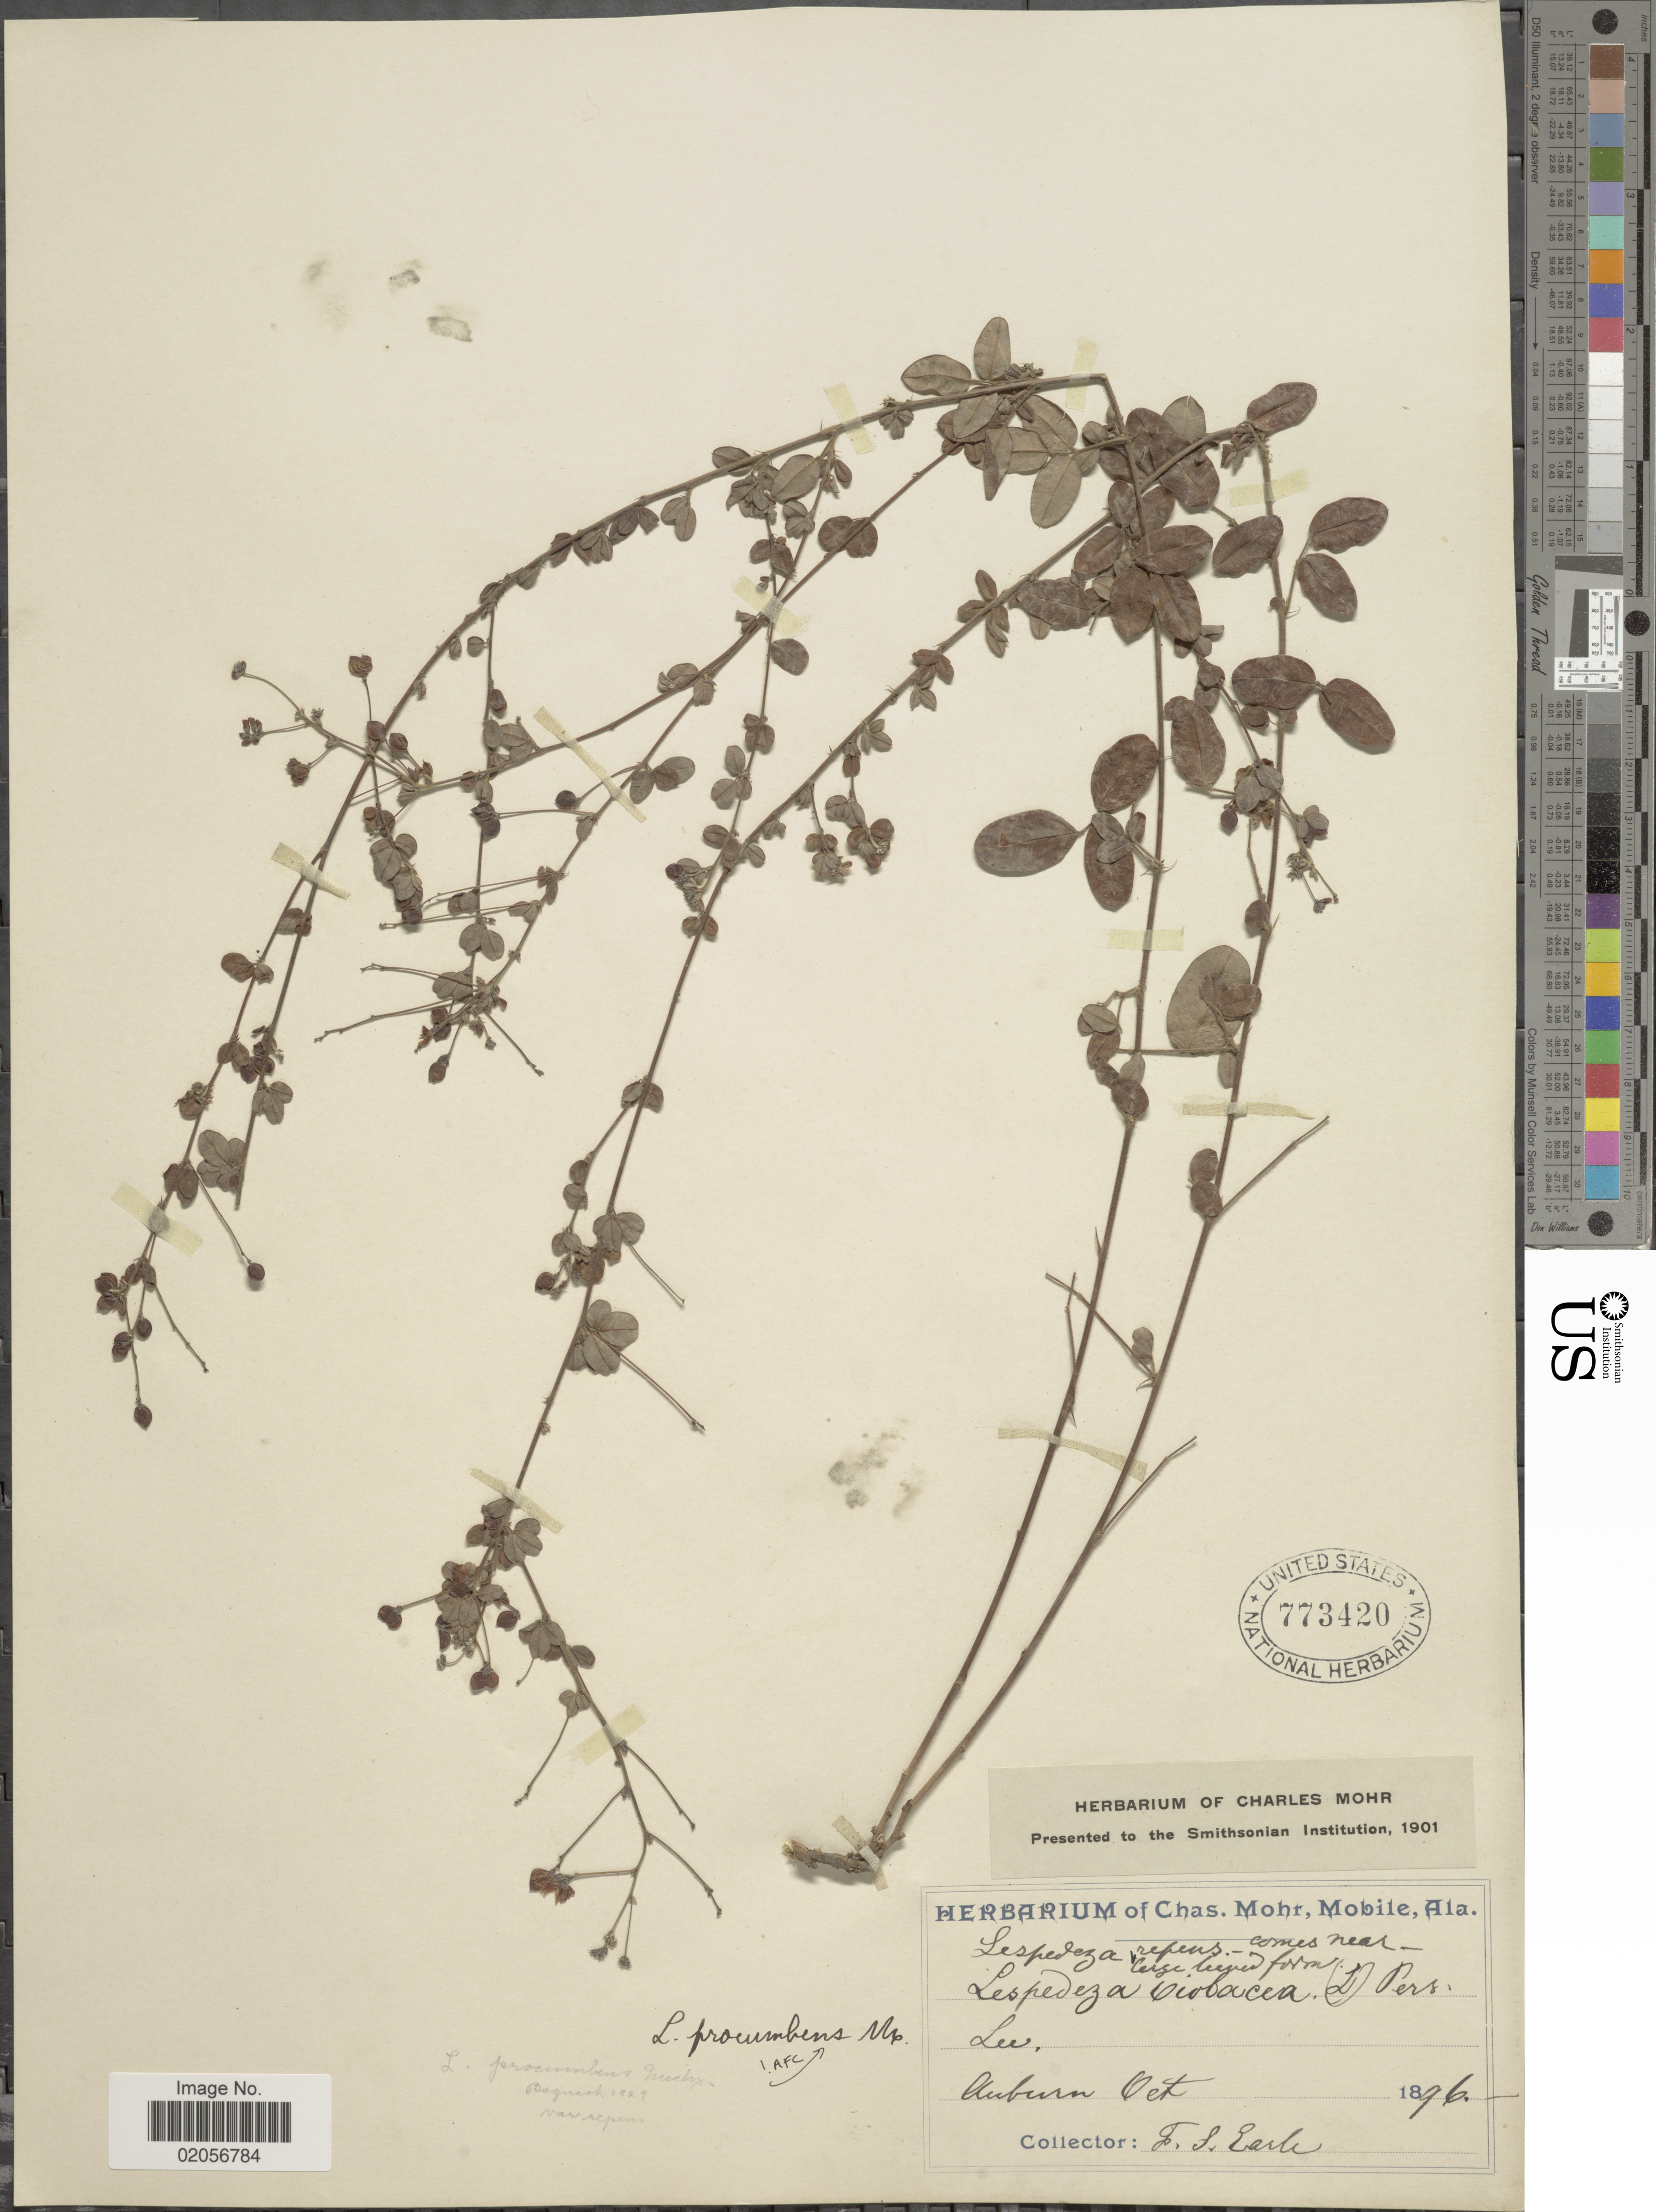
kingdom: Plantae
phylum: Tracheophyta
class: Magnoliopsida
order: Fabales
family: Fabaceae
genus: Lespedeza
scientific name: Lespedeza procumbens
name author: Michx.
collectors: F. S. Earle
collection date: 1896-10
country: United States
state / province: Alabama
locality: Auburn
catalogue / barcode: US 773420